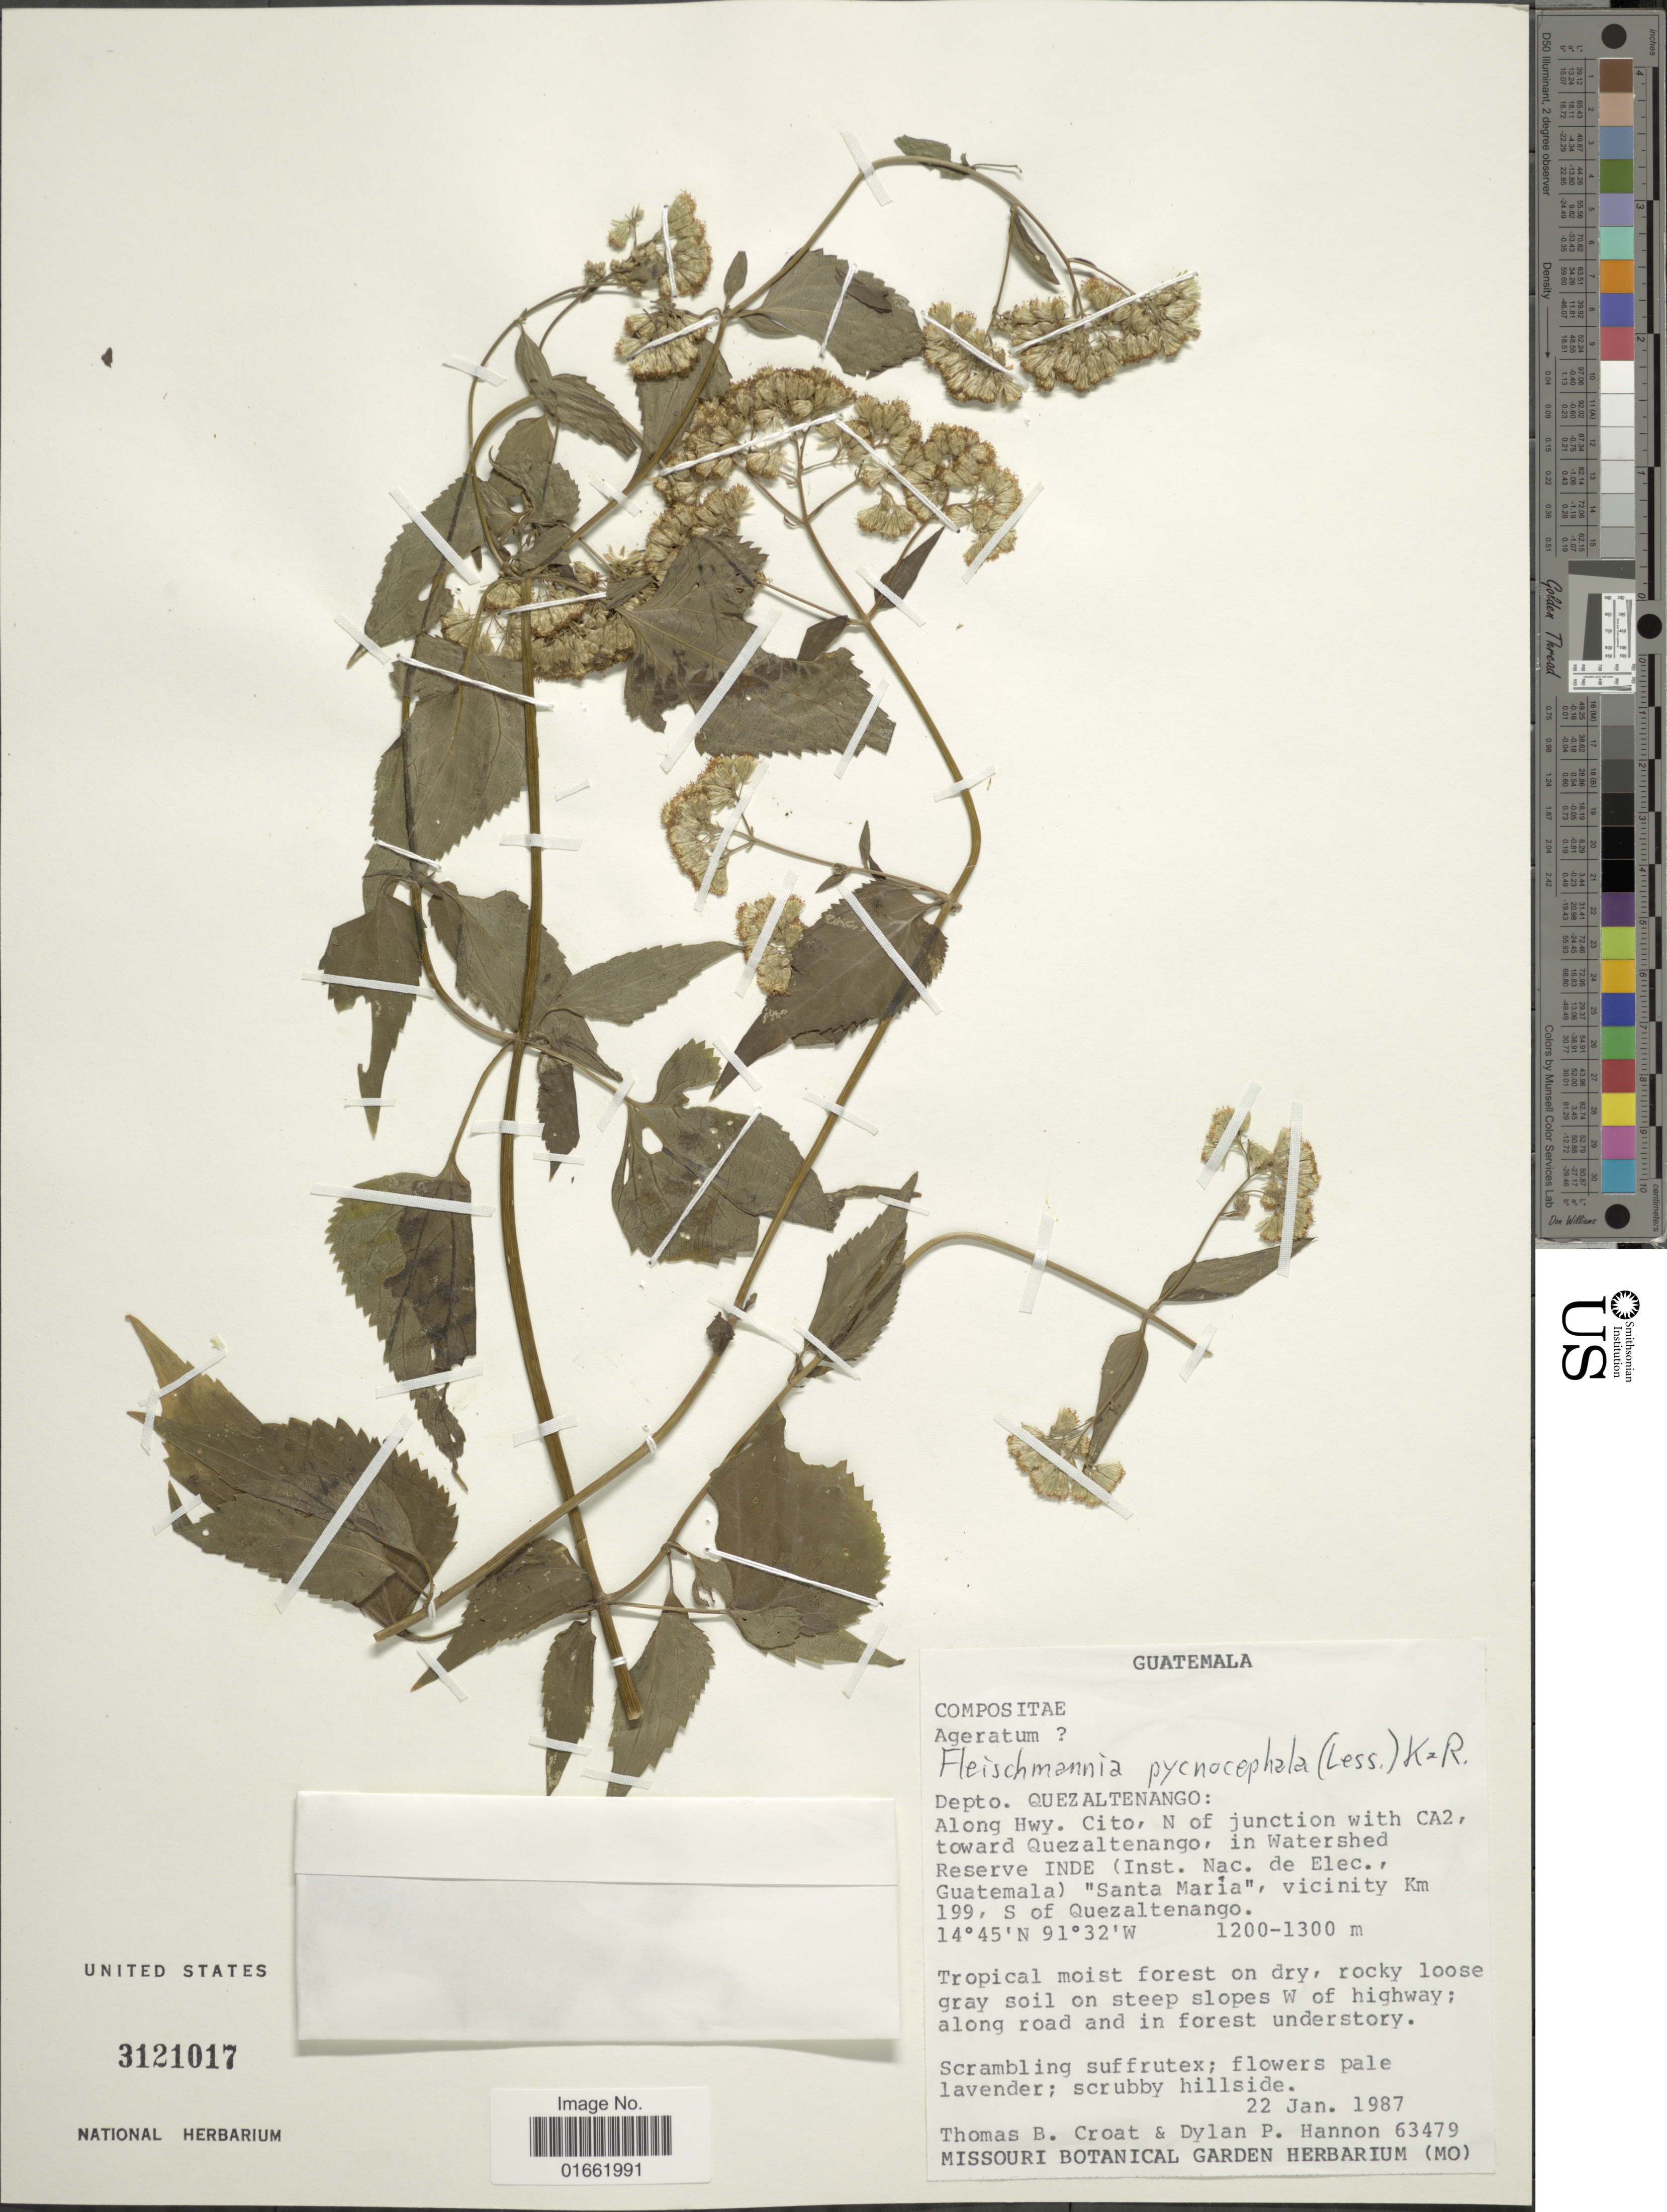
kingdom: Plantae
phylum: Tracheophyta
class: Magnoliopsida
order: Asterales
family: Asteraceae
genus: Fleischmannia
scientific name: Fleischmannia pycnocephala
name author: (Less.) R.M. King & H. Rob.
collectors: T. B. Croat & D. Hannon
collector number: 63479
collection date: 1987-01-22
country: Guatemala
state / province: Quetzaltenango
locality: Depto. Quezaltenango: Along Hwy. Cito, N of junction with CA2, toward Quezaltenango, in Watershed Reserve INDE (Inst. Nac. de Elec., Guatemala) "Santa Maria", vicinity Km 199, S of Quezaltenango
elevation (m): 1200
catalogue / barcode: US 3121017